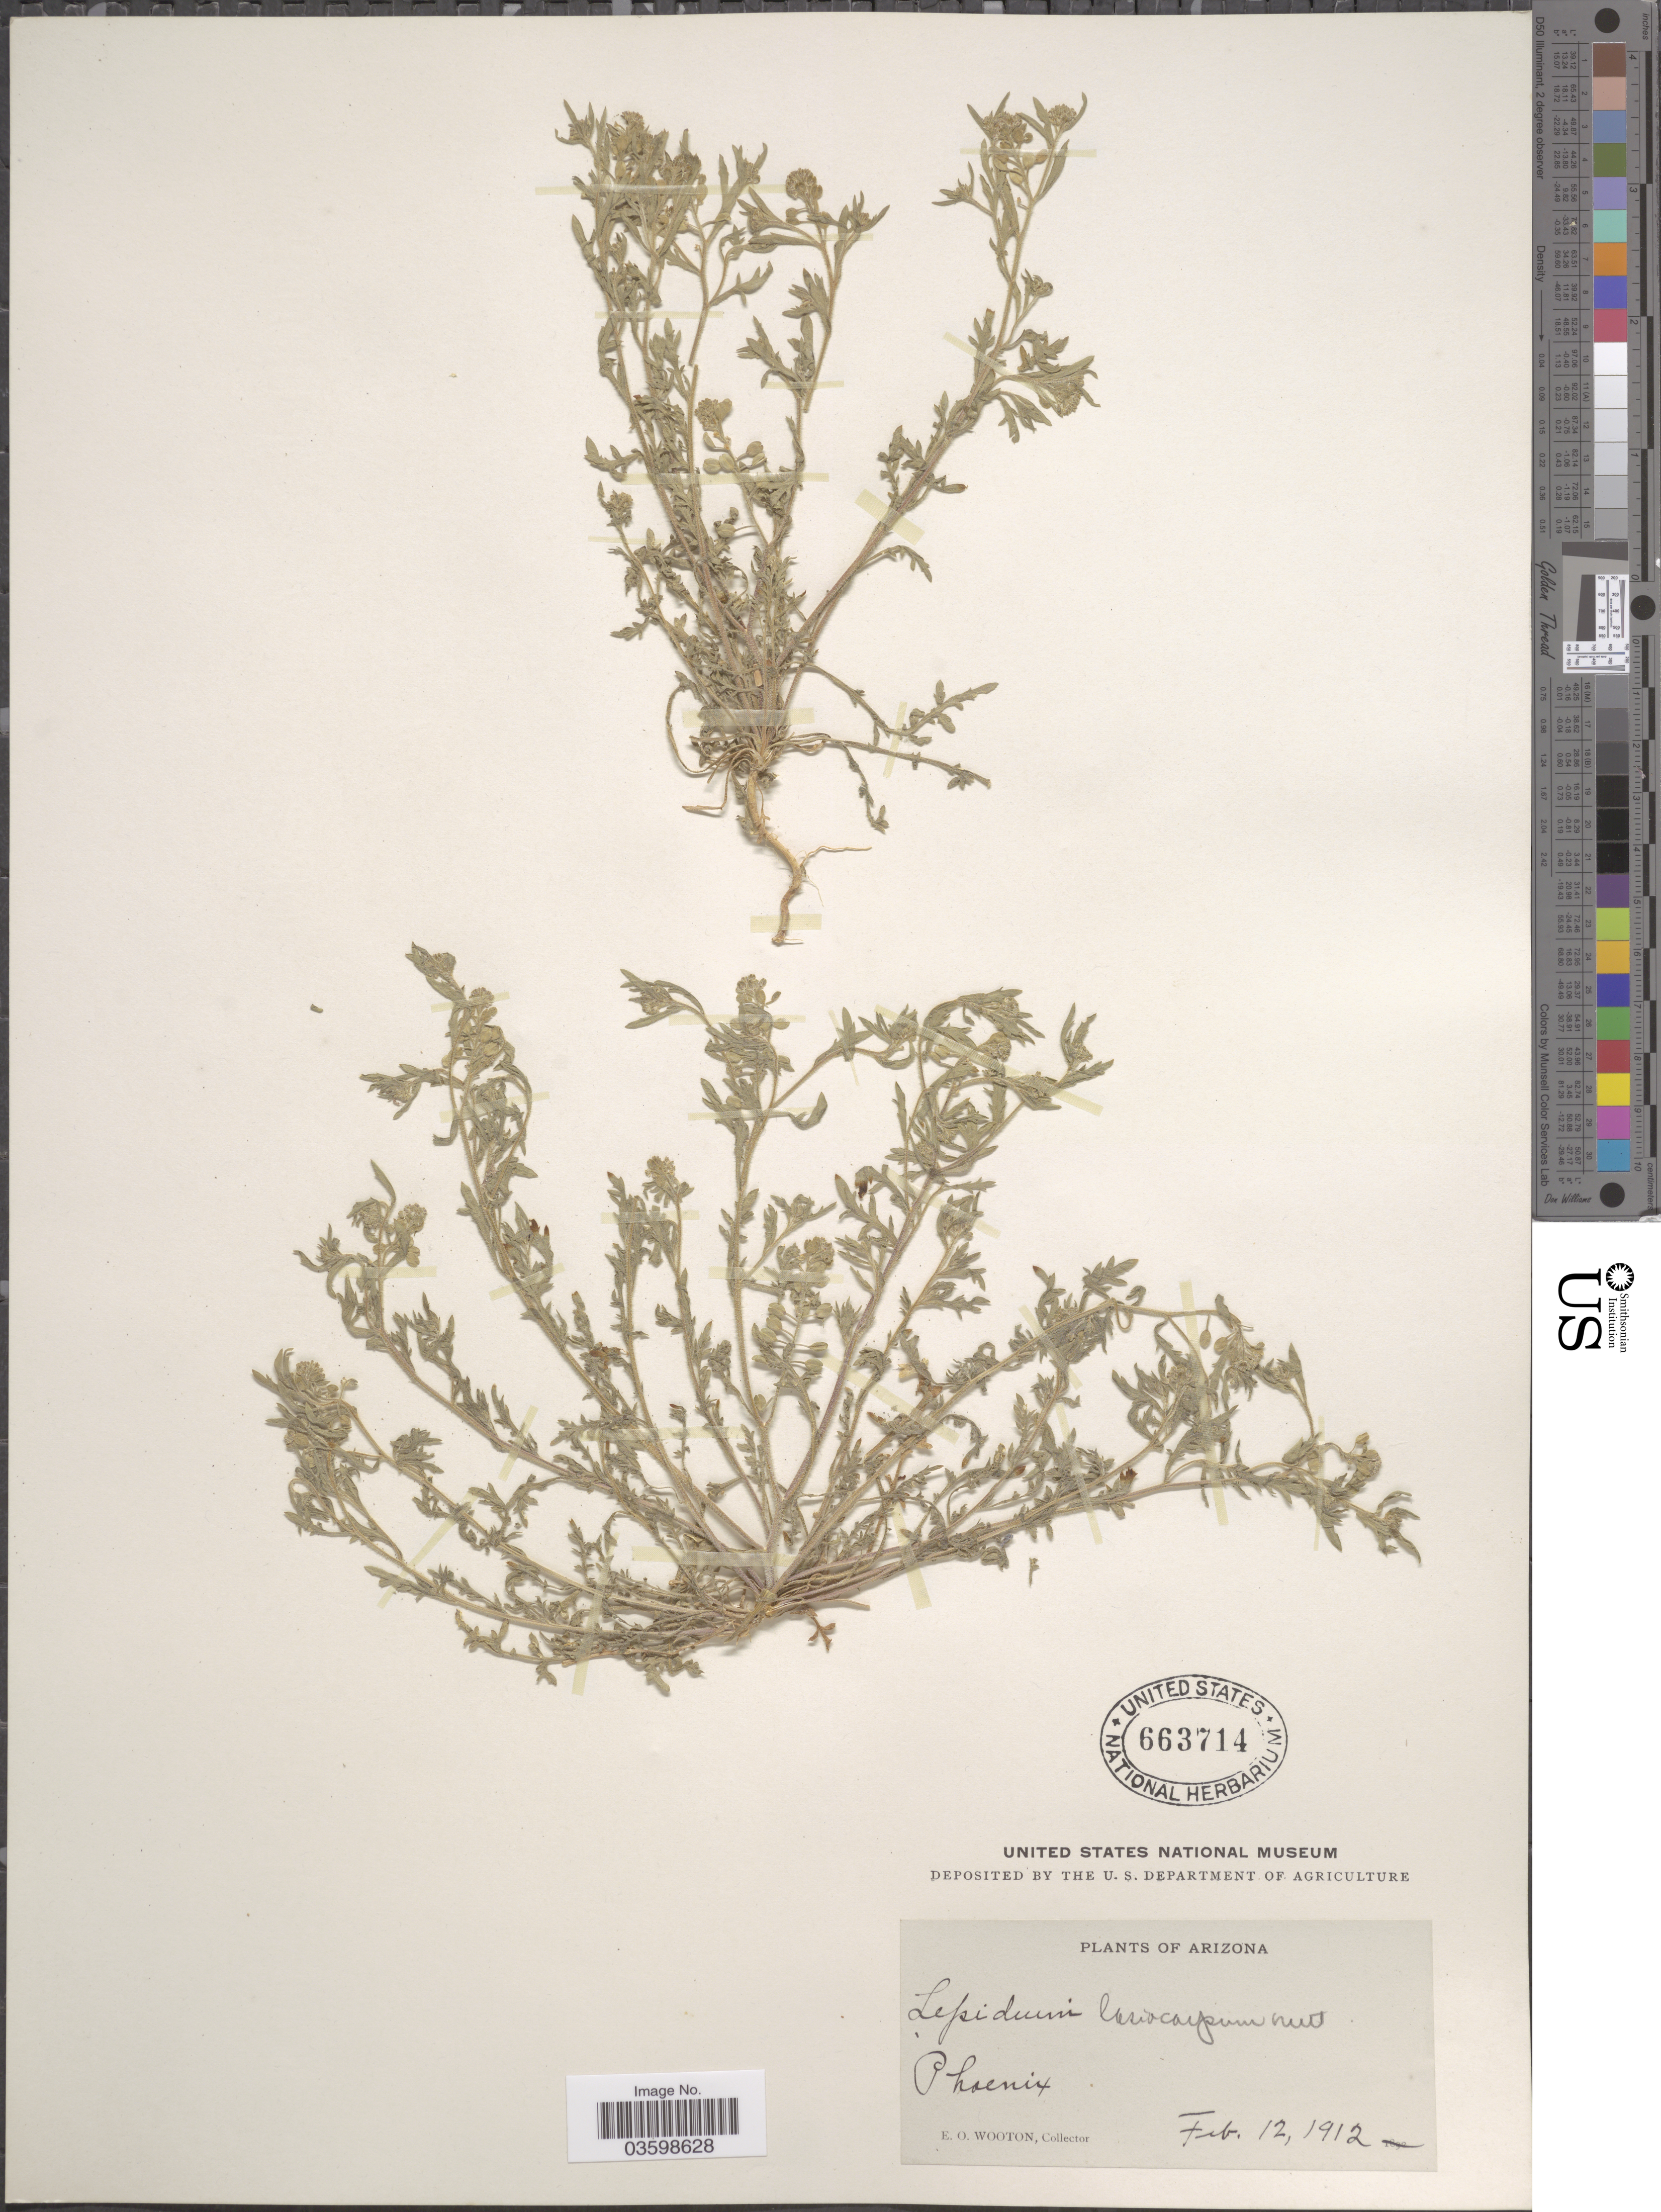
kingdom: Plantae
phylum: Tracheophyta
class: Magnoliopsida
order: Brassicales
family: Brassicaceae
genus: Lepidium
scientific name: Lepidium lasiocarpum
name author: Nutt.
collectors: E. O. Wooton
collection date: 1912-02-12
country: United States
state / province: Arizona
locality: Phoenix.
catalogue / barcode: US 663714